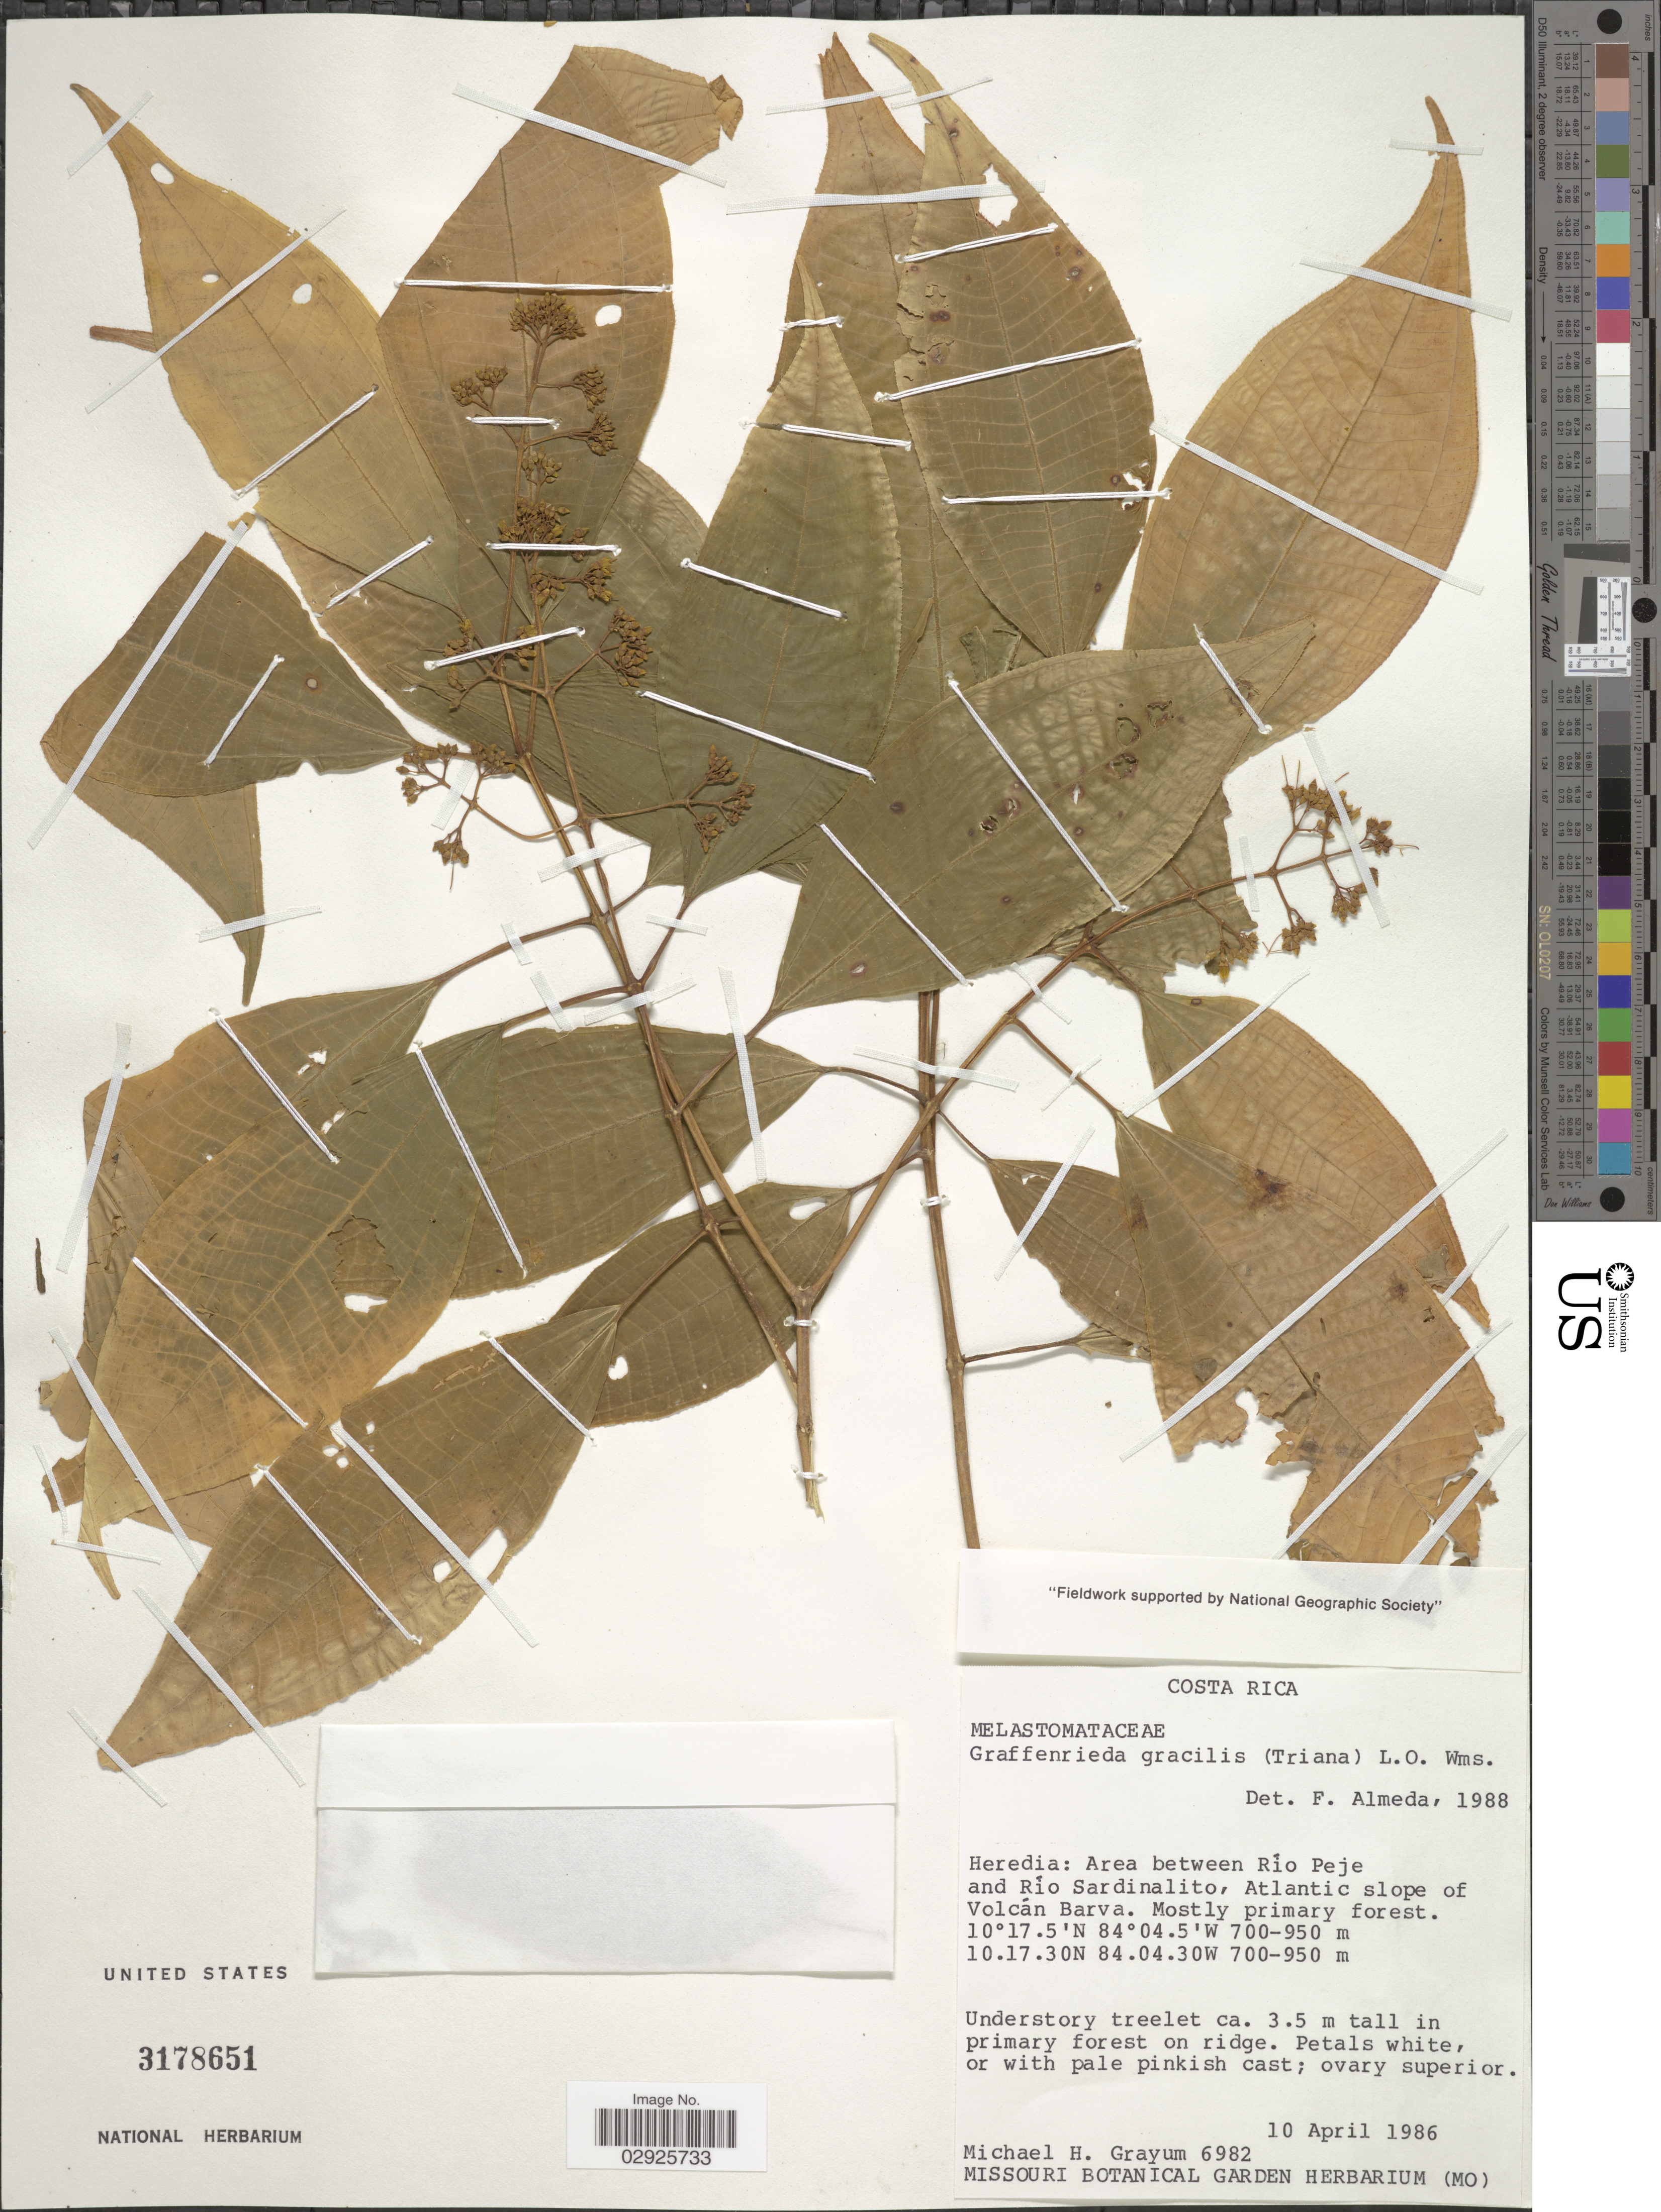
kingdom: Plantae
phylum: Tracheophyta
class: Magnoliopsida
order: Myrtales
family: Melastomataceae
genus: Graffenrieda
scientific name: Graffenrieda gracilis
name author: (Triana) L.O. Williams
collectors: M. H. Grayum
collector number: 6982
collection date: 1986-04-10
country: Costa Rica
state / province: Heredia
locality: Area between Río Peje and Río Sardinalito, Atlantic slope of Volcán Barva.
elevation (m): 700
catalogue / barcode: US 3178651